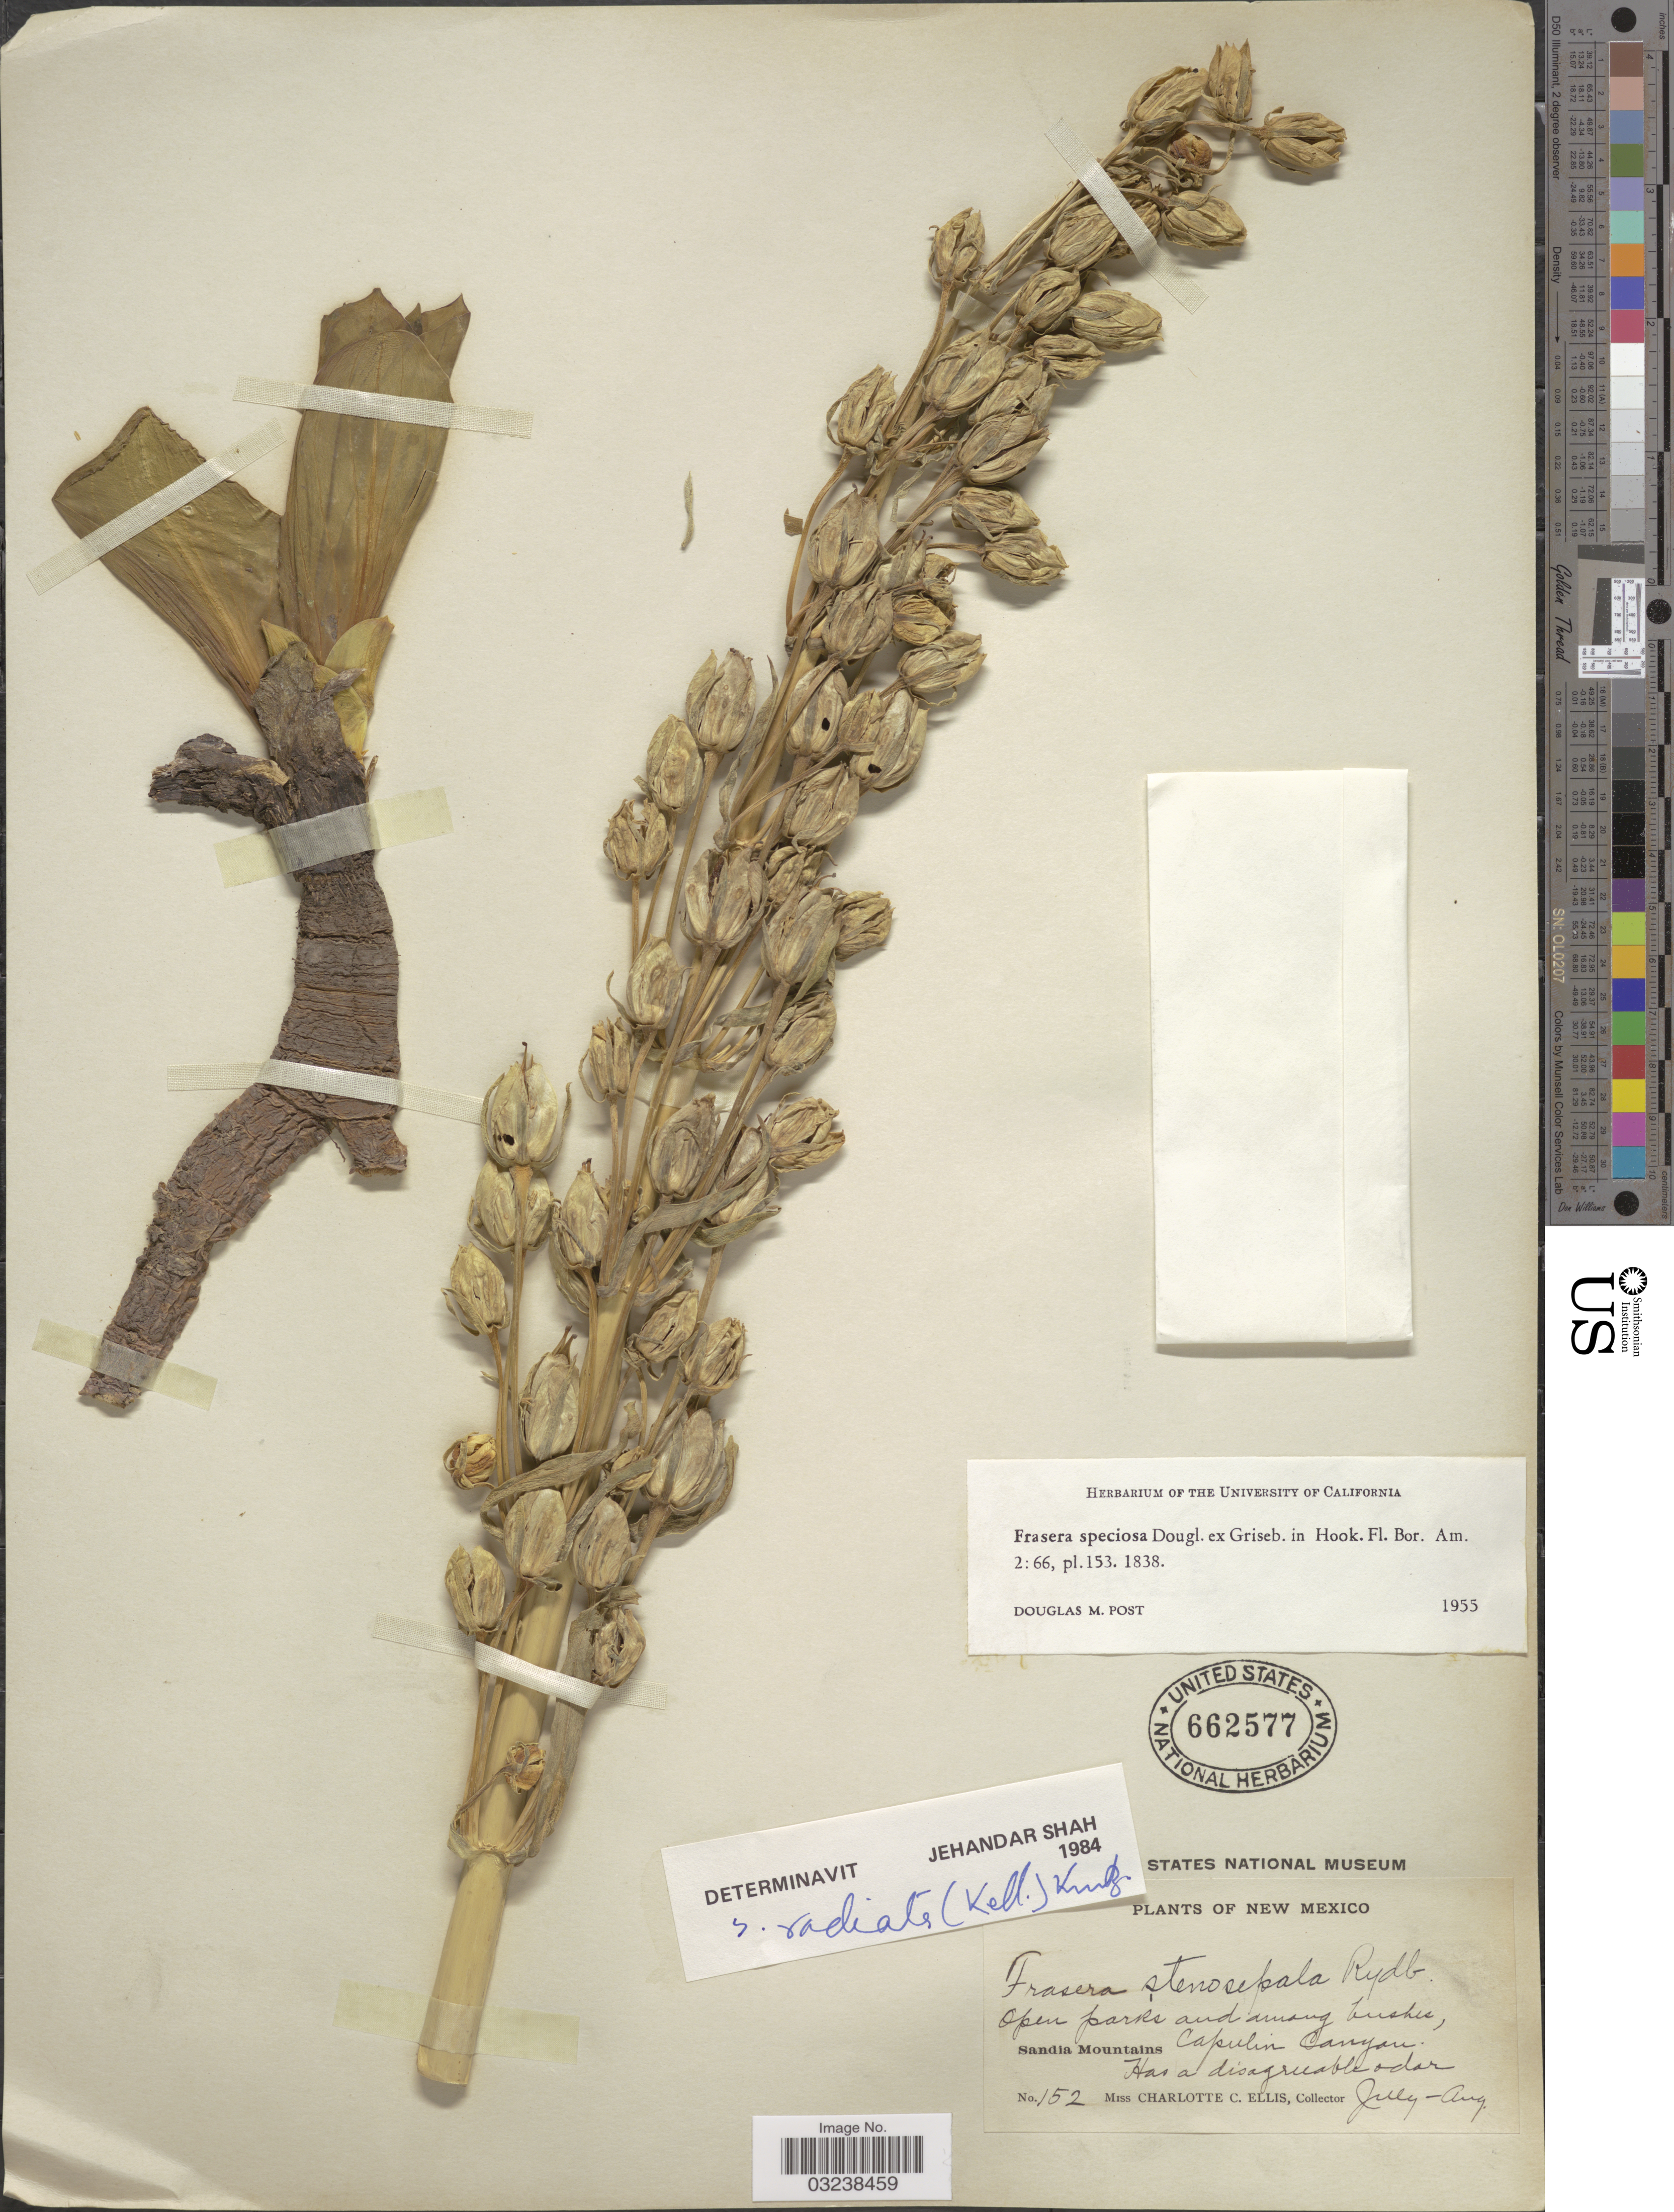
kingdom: Plantae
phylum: Tracheophyta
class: Magnoliopsida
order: Gentianales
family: Gentianaceae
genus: Swertia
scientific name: Swertia radiata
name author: (Kellogg) Kuntze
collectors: C. C. Ellis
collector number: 152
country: United States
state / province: New Mexico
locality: Sandia Mountains. Capulin Canyon.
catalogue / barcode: US 662577